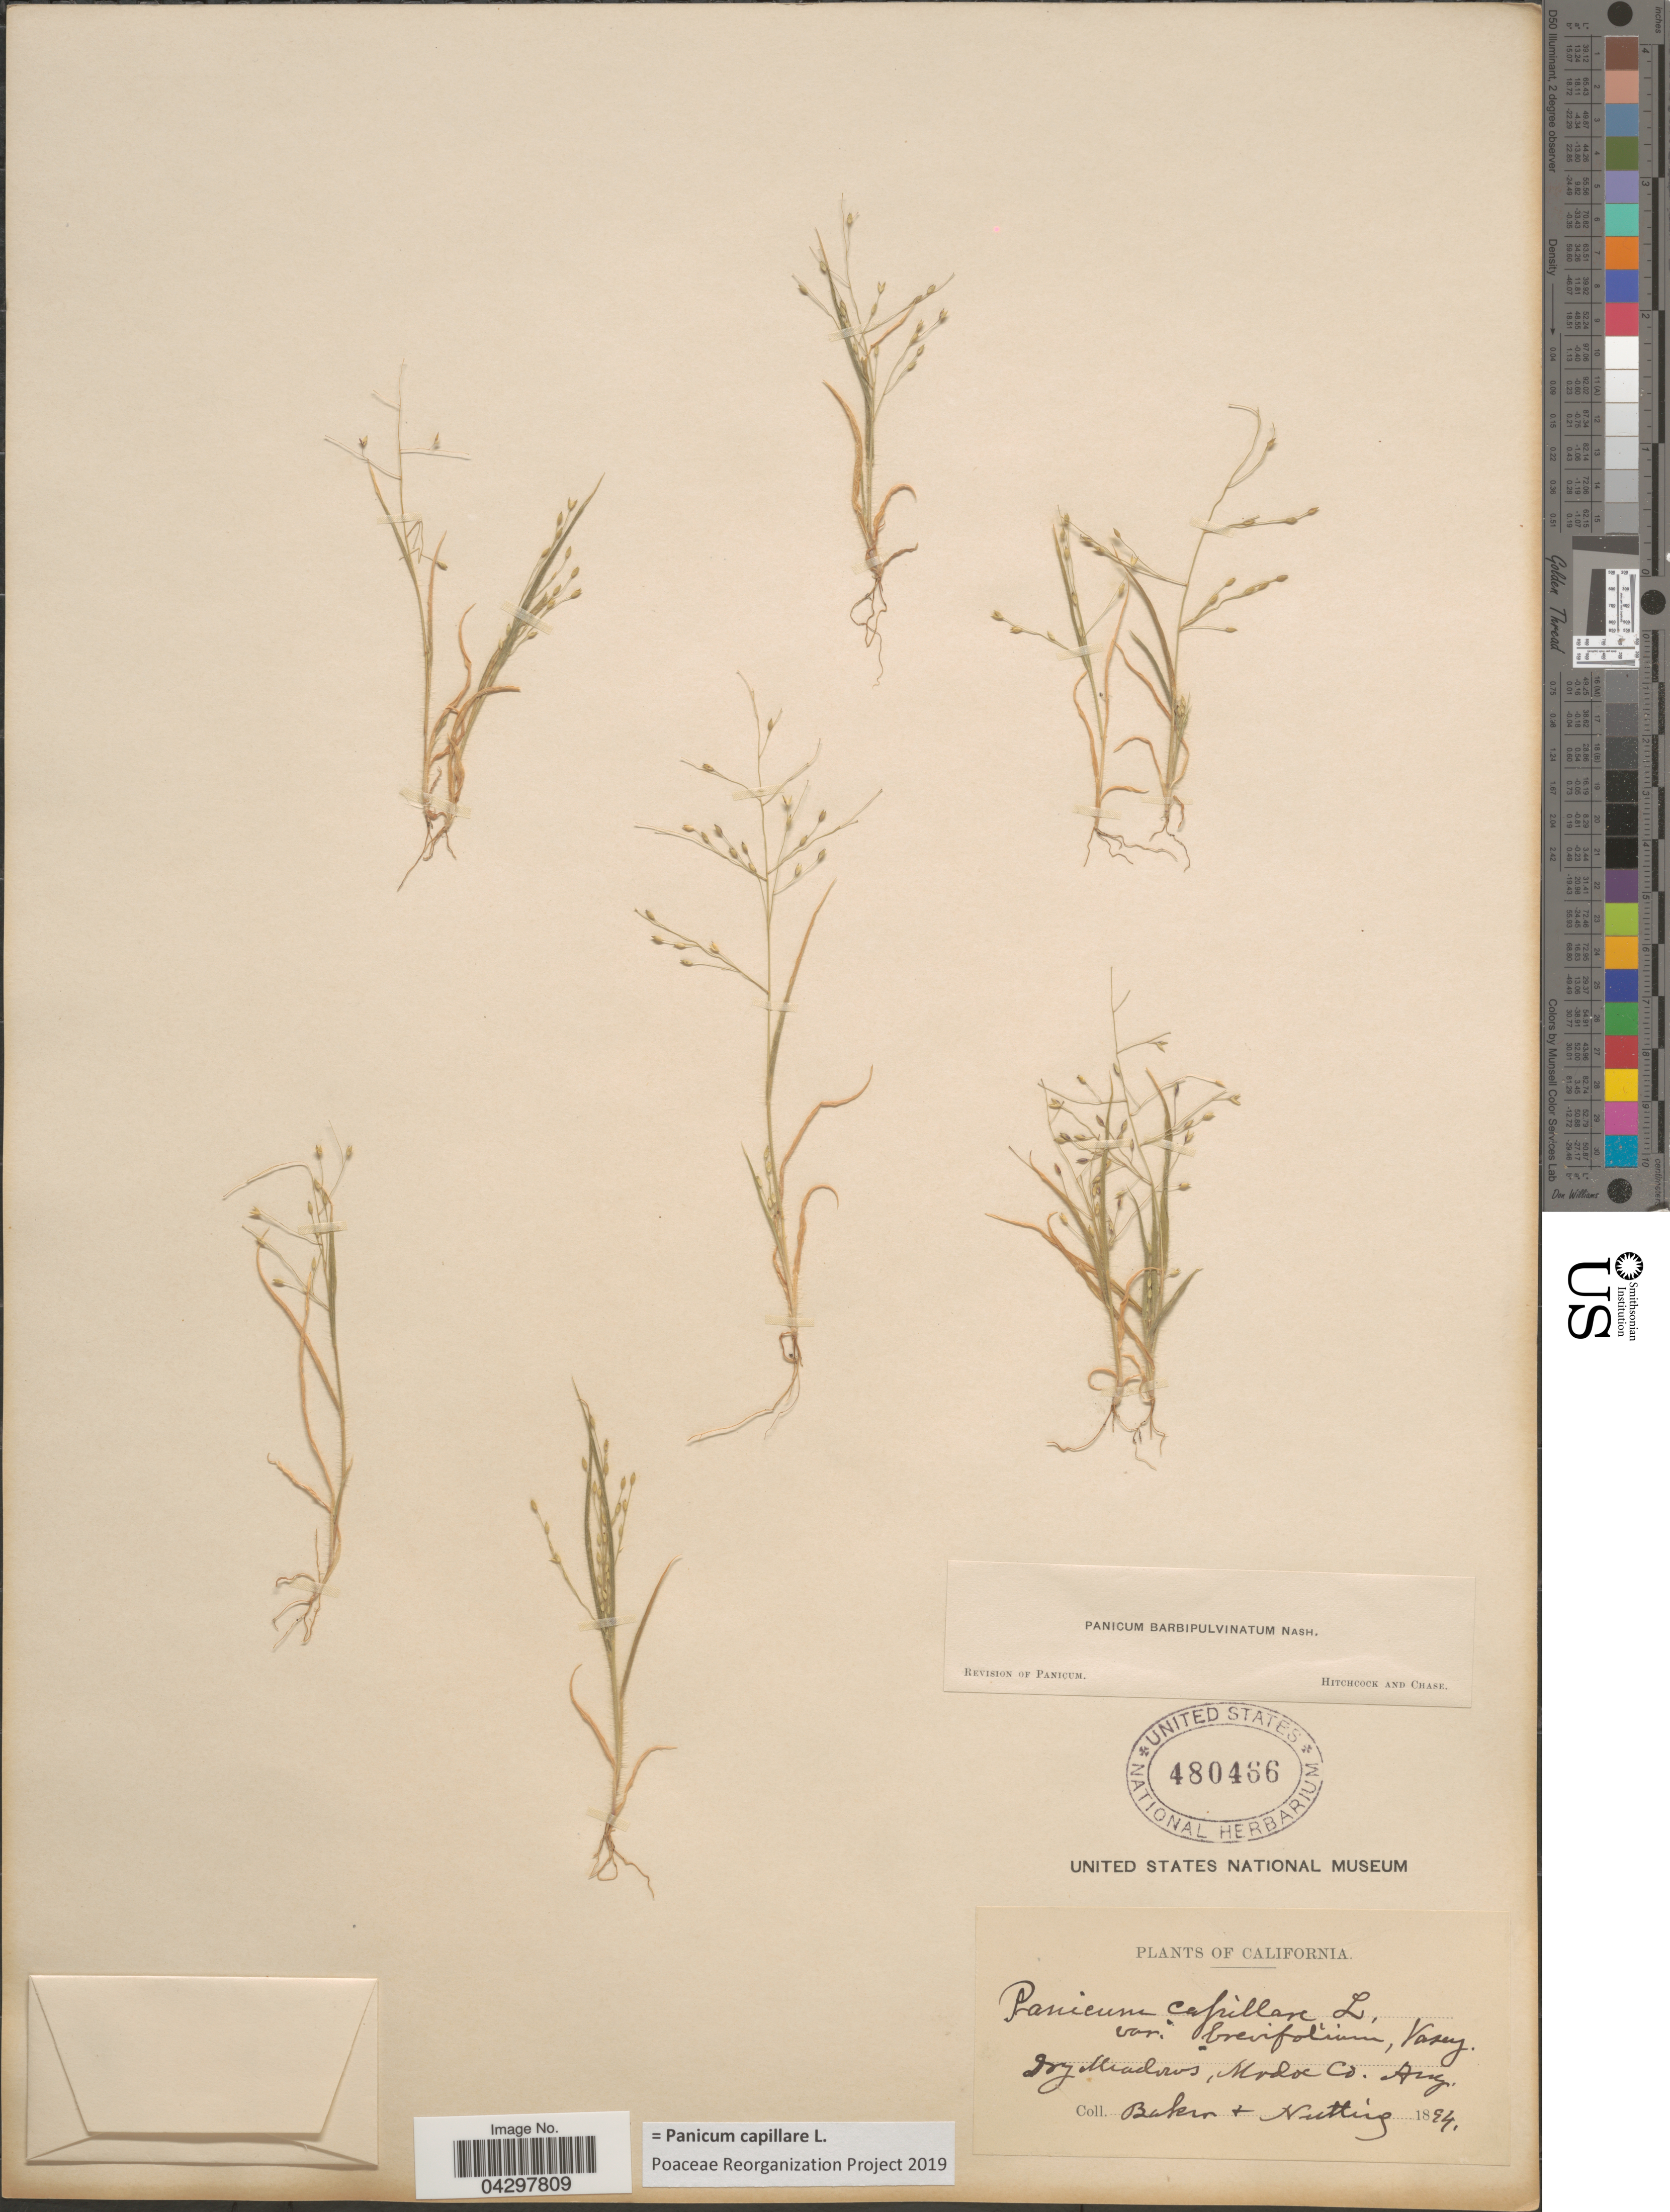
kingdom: Plantae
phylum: Tracheophyta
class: Liliopsida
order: Poales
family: Poaceae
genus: Panicum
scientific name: Panicum capillare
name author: L.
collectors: -- Baker & Nutting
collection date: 1894-08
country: United States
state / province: California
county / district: Mordoc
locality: Dry meadows. Mordoc Co.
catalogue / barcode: US 480466